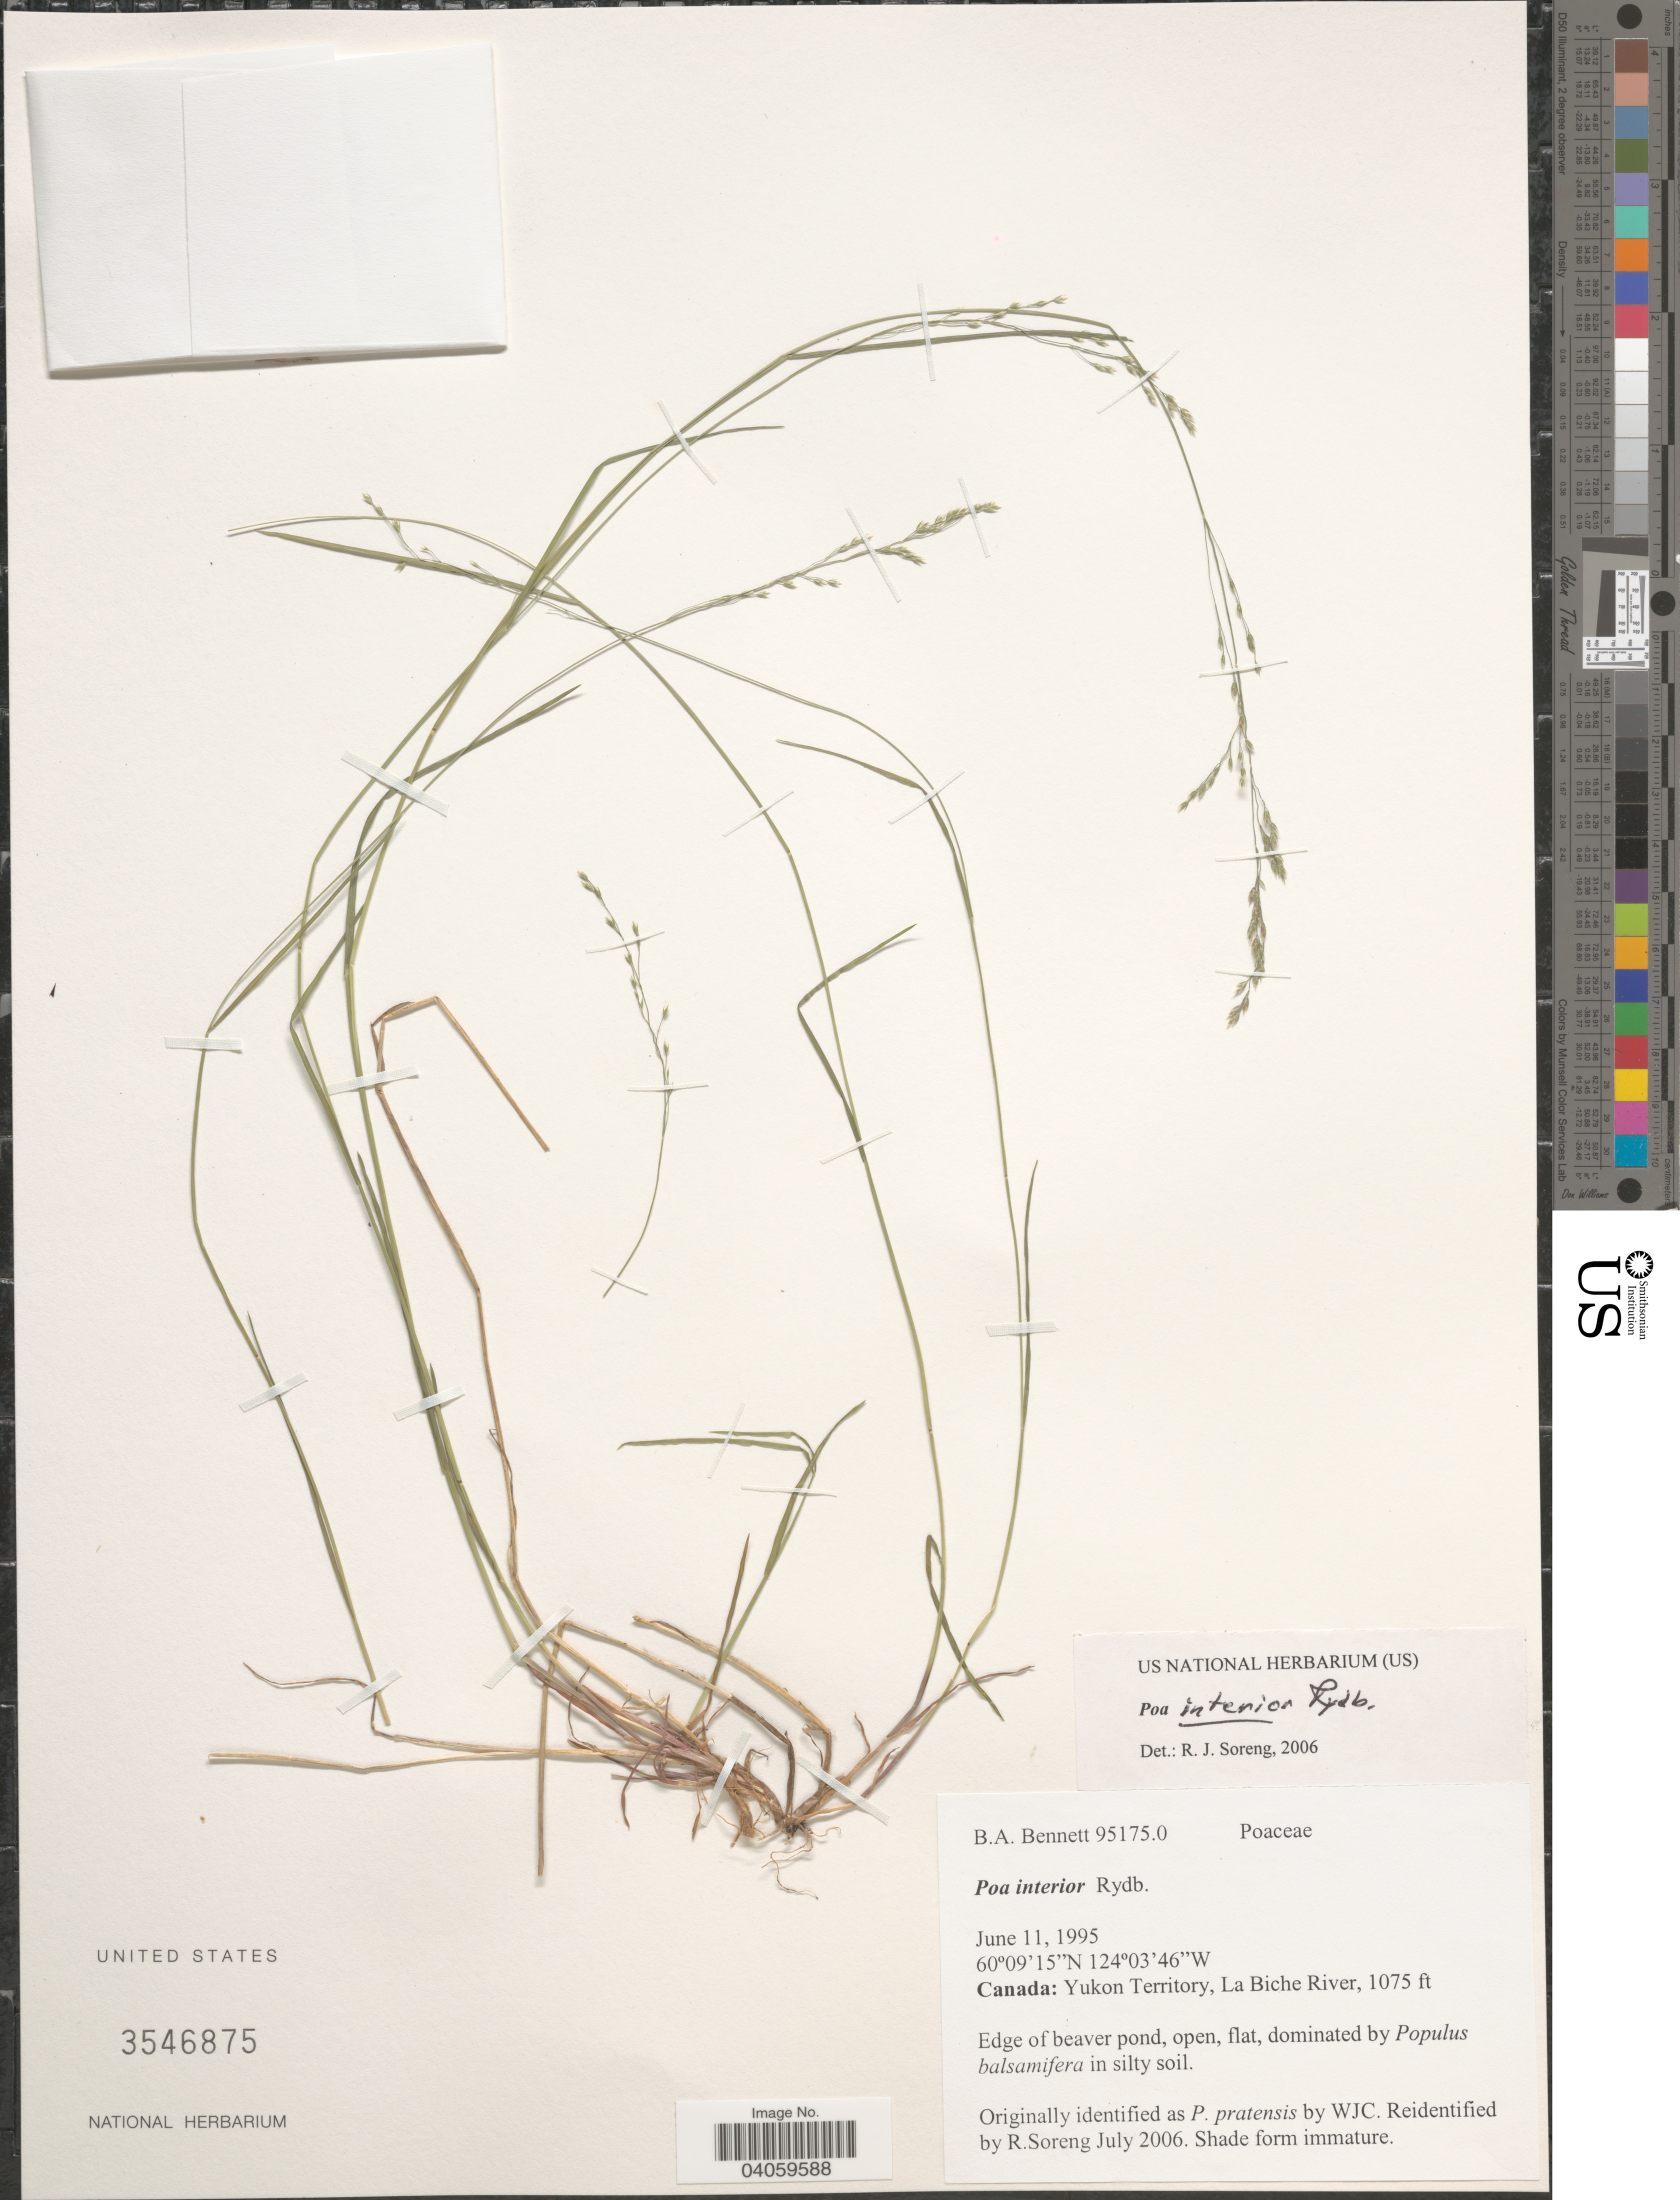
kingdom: Plantae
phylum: Tracheophyta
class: Liliopsida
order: Poales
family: Poaceae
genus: Poa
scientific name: Poa interior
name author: Rydb.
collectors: B. A. Bennett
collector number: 95175.0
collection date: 1995-06-11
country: Canada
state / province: Yukon Territory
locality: La Biche River.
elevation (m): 328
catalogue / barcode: US 3546875